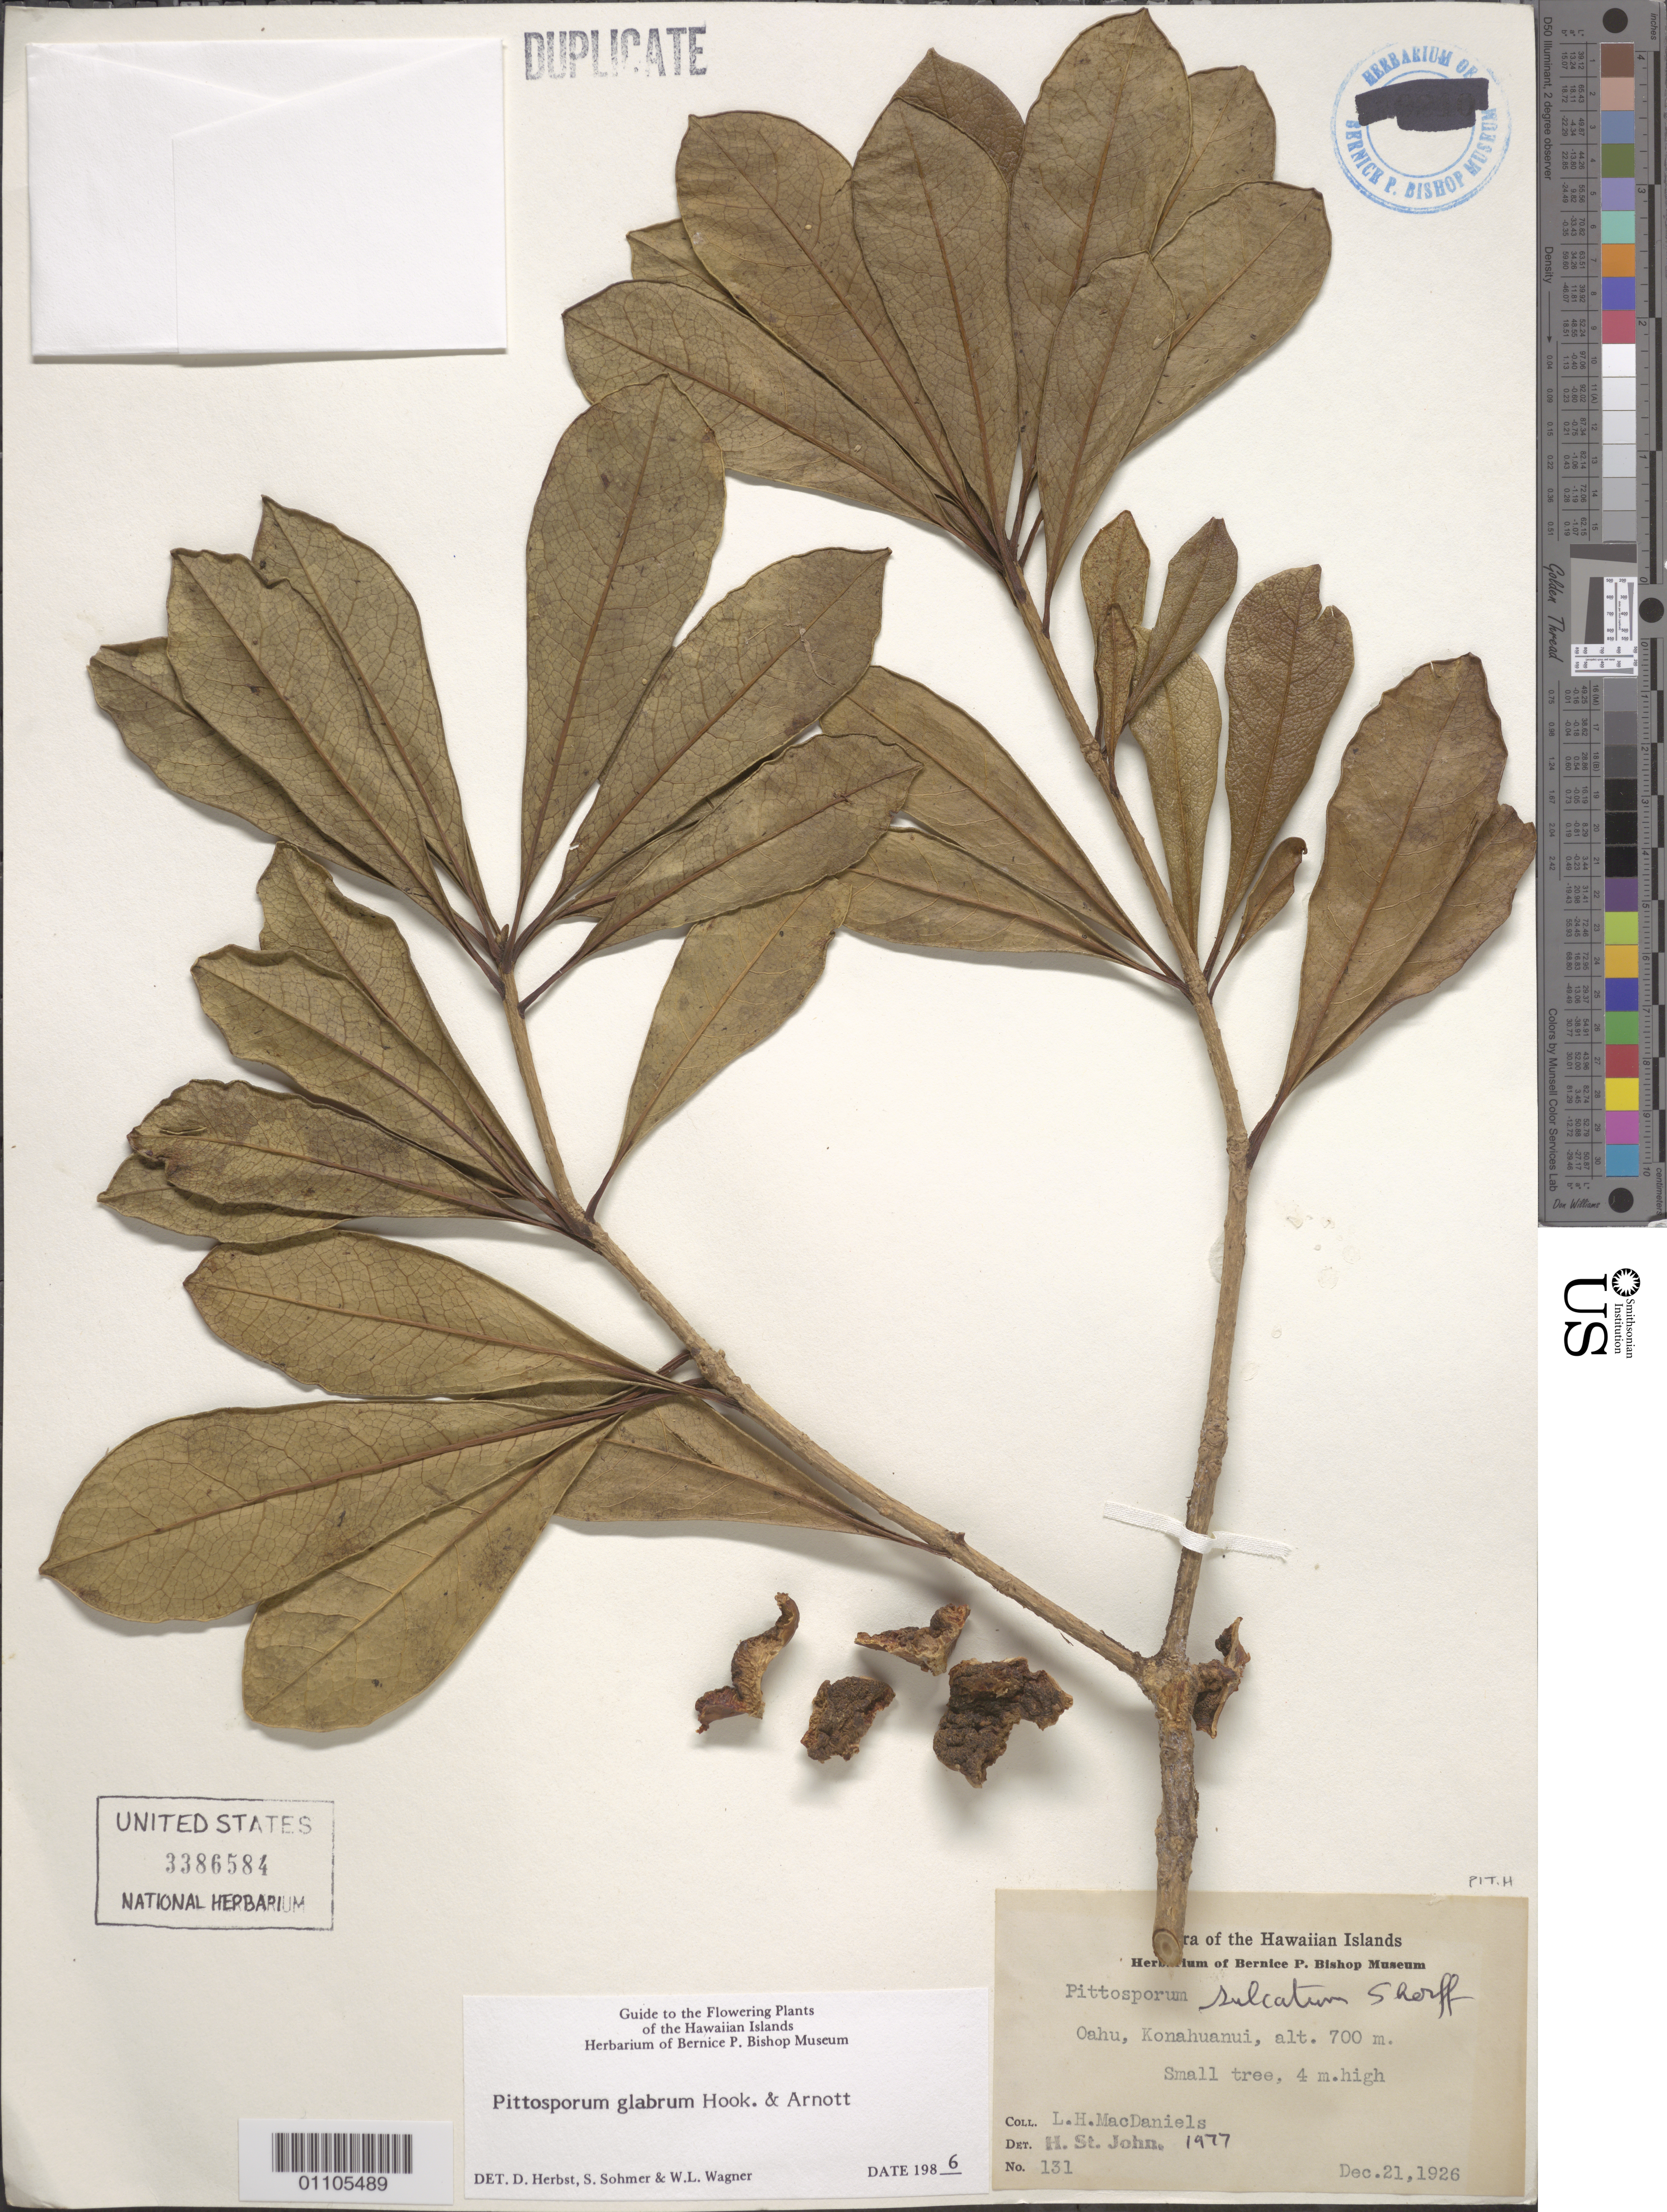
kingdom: Plantae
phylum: Tracheophyta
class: Magnoliopsida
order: Apiales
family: Pittosporaceae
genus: Pittosporum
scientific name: Pittosporum glabrum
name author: Hook. & Arn.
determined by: Herbst, D. R.; Sohmer, S. H.; Wagner, W. L.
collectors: L. MacDaniels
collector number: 131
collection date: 1926-12-21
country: United States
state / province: Hawaii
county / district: Hawaii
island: Oahu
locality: Konahuanui.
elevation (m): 700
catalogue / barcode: US 3386584